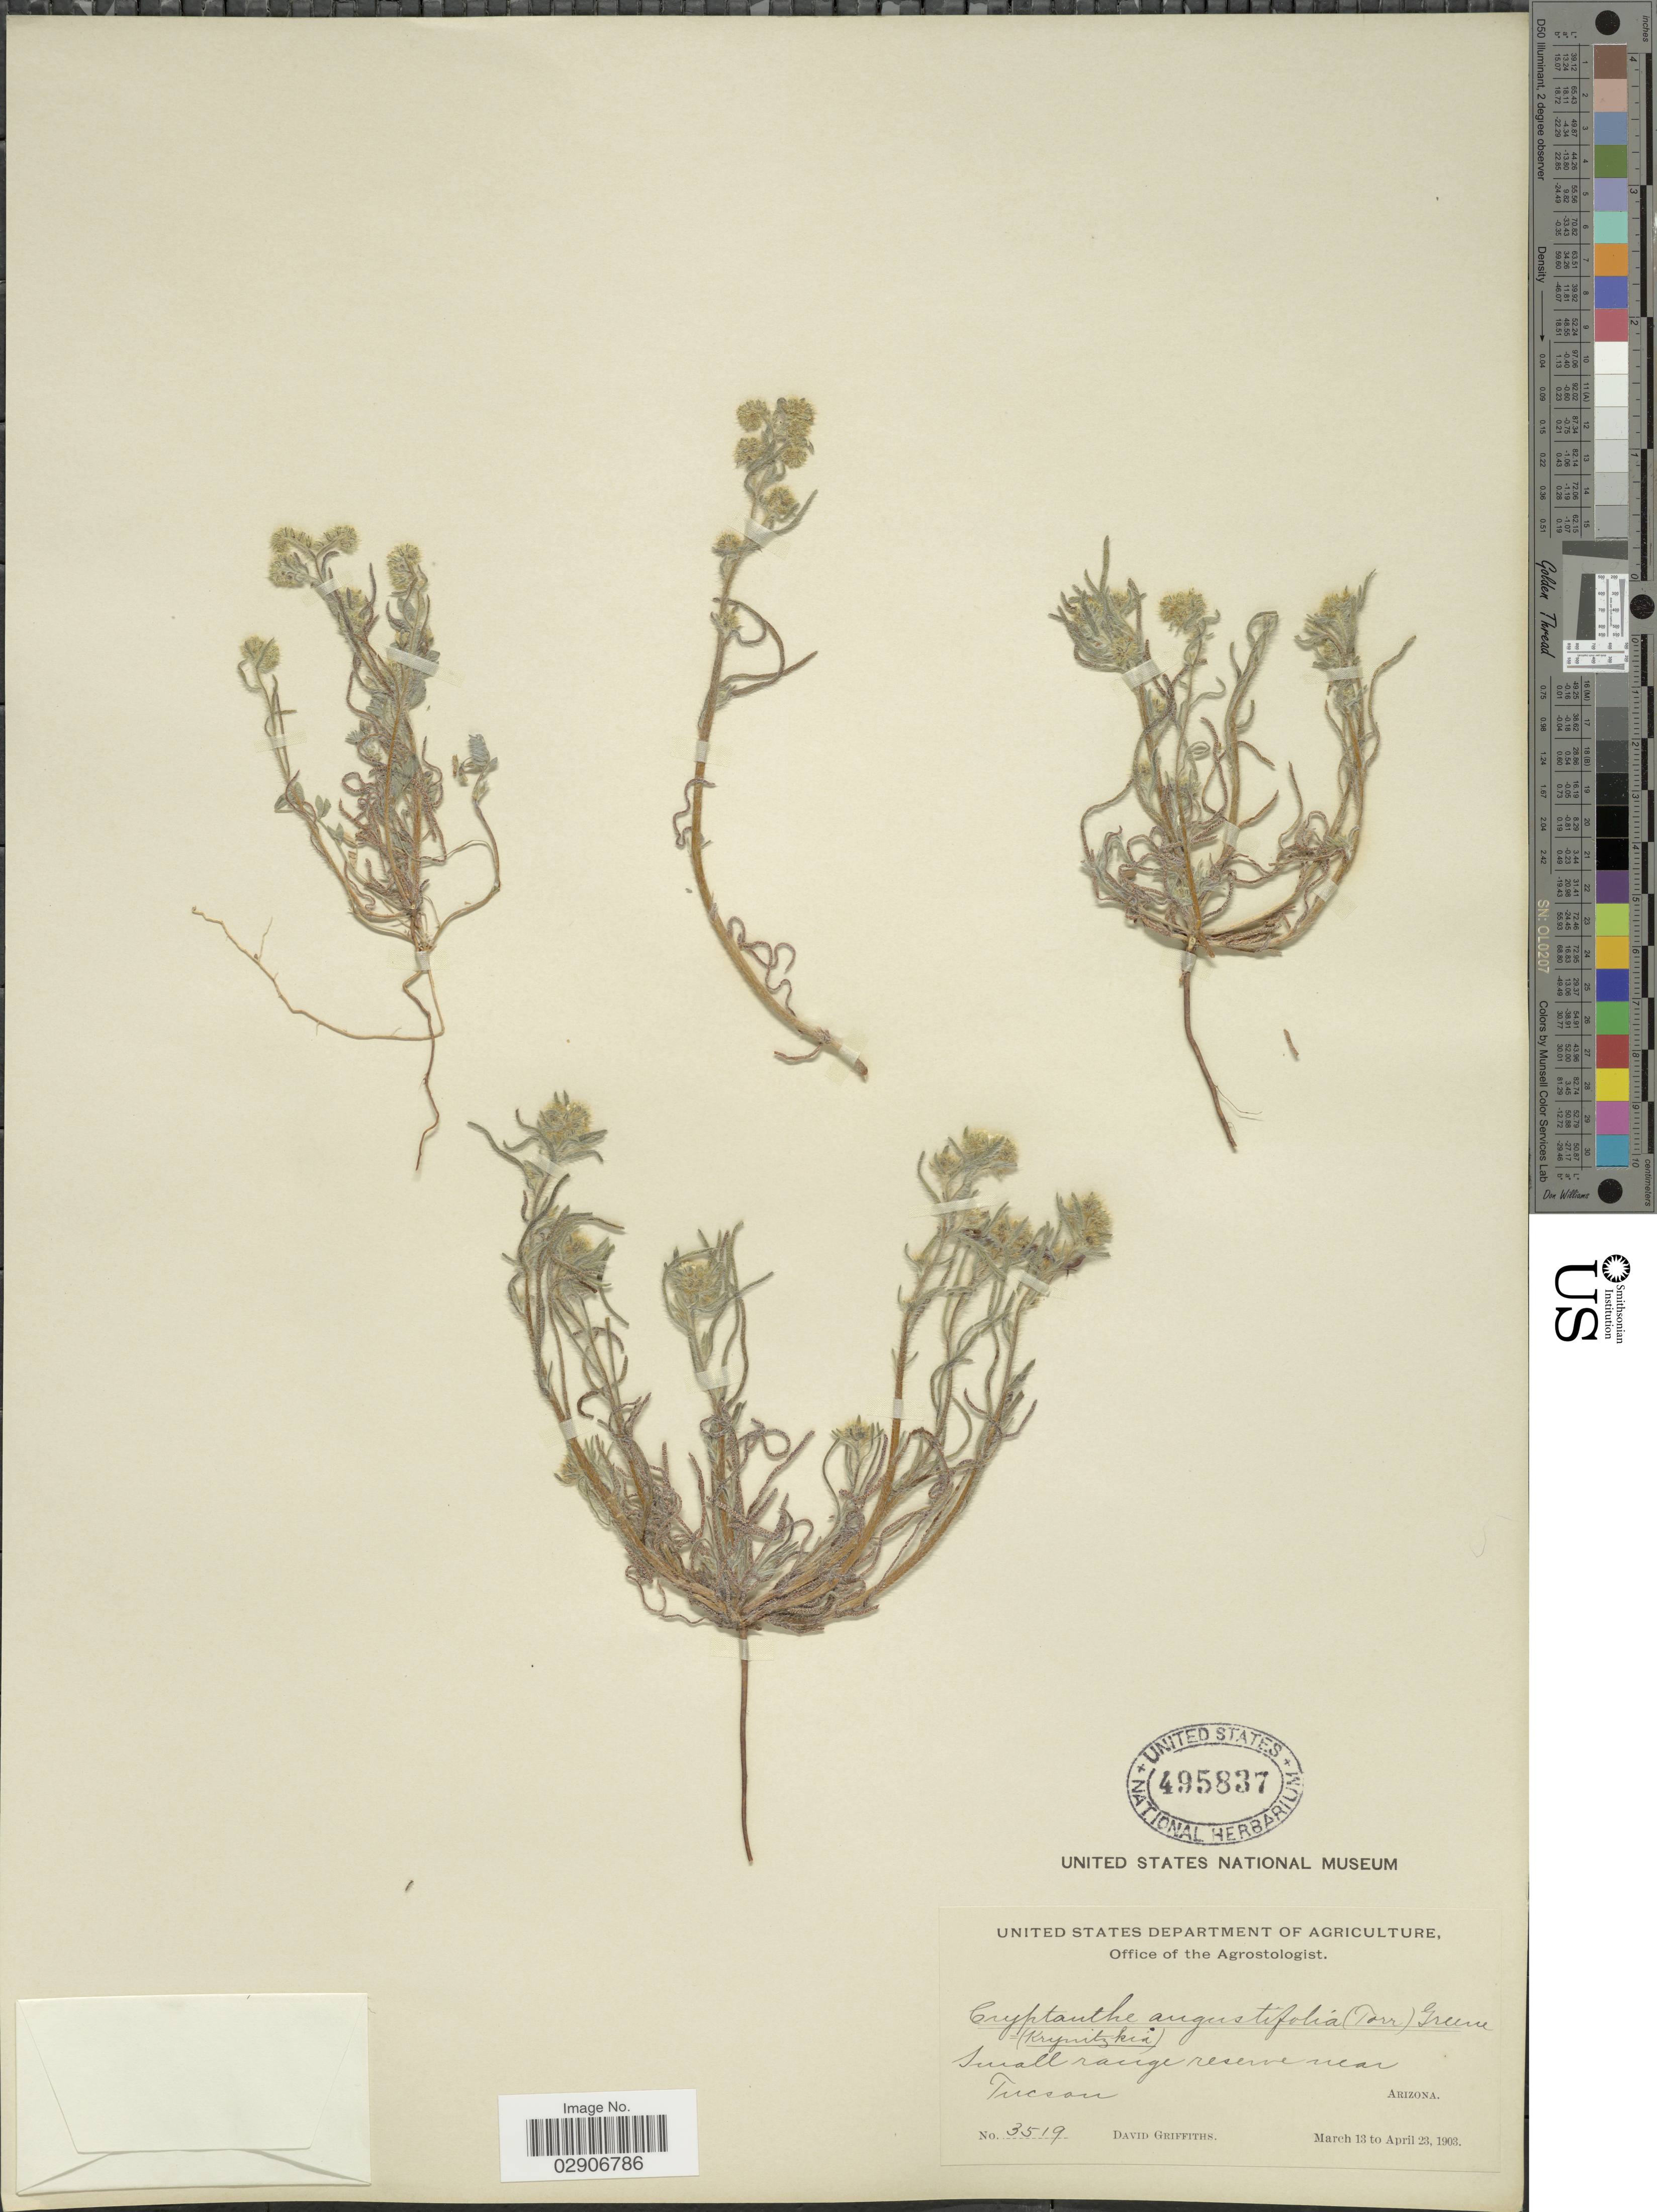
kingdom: Plantae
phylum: Tracheophyta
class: Magnoliopsida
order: Boraginales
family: Boraginaceae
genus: Cryptantha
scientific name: Cryptantha angustifolia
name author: (Torr.) Greene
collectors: D. Griffiths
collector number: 3519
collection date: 1903-03-13/1903-04-23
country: United States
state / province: Arizona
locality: Small range reserve near Tucson.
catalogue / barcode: US 495837